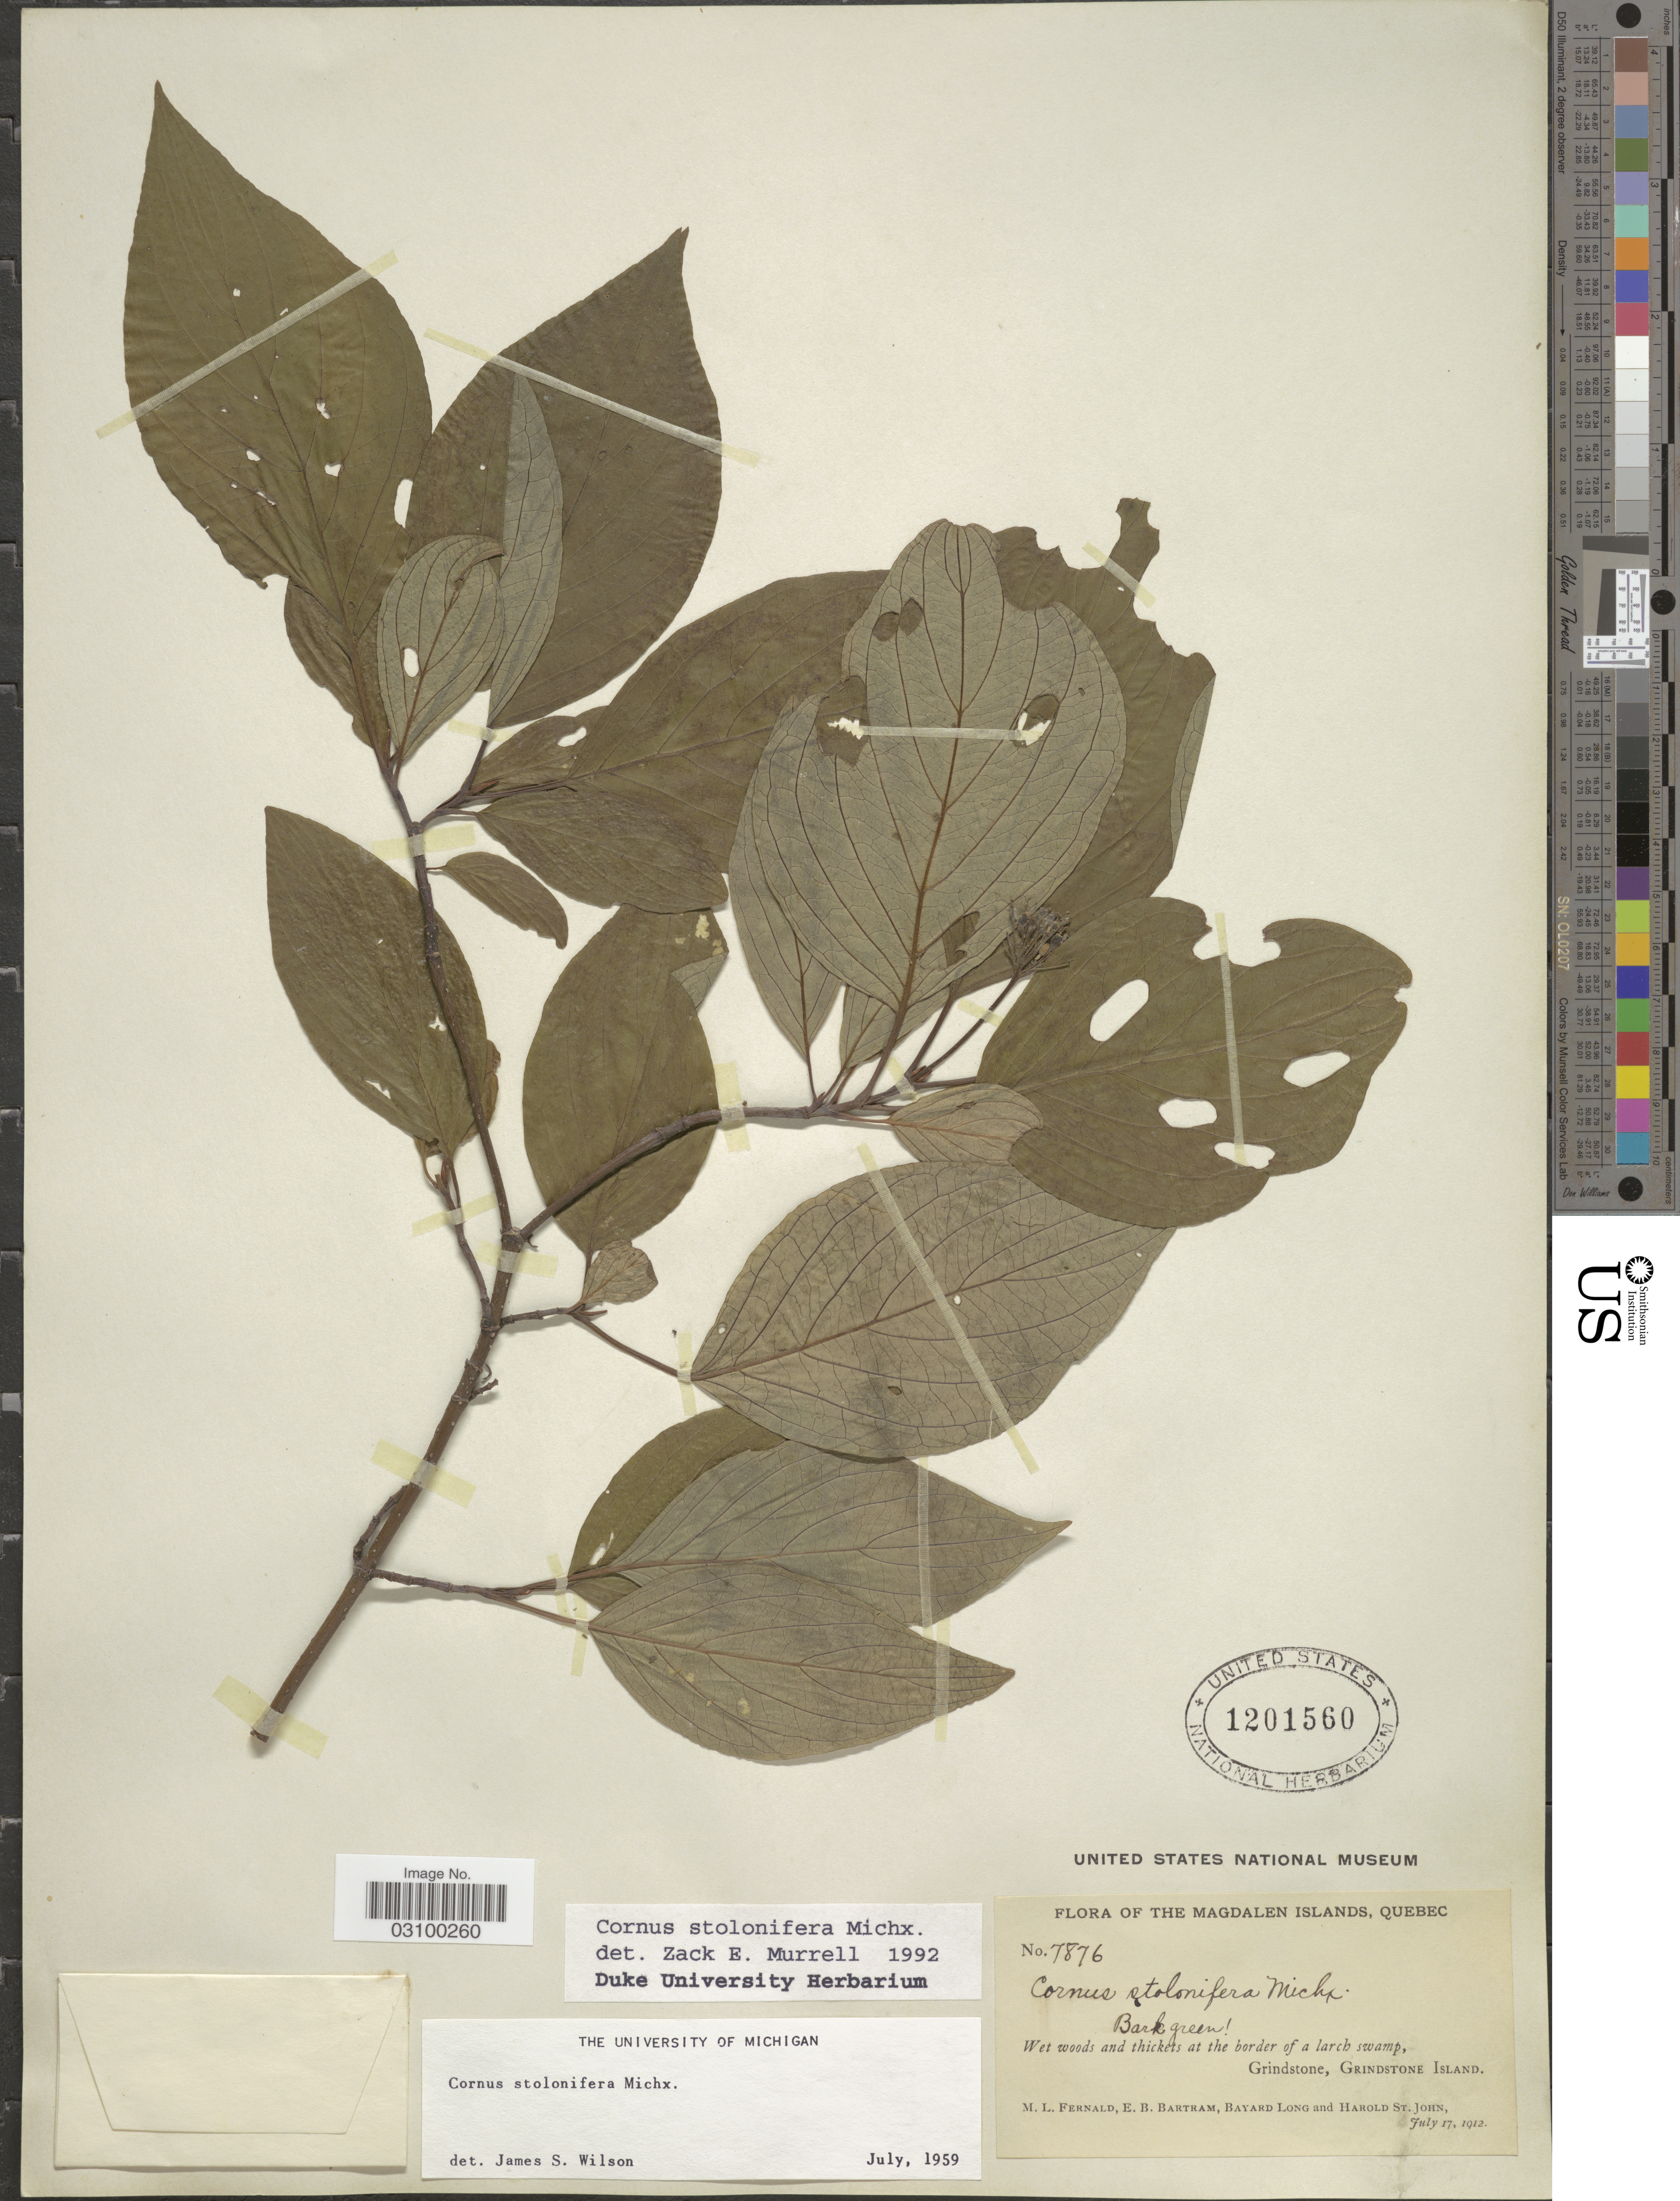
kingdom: Plantae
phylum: Tracheophyta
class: Magnoliopsida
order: Cornales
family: Cornaceae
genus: Cornus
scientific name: Cornus sericea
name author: L.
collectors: M. L. Fernald, E. B. Bartram, B. Long & H. St. John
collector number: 7876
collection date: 1912-07-17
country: Canada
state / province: Quebec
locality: The Magdalen Islands. Grindstone, Grindstone Island.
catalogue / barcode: US 1201560